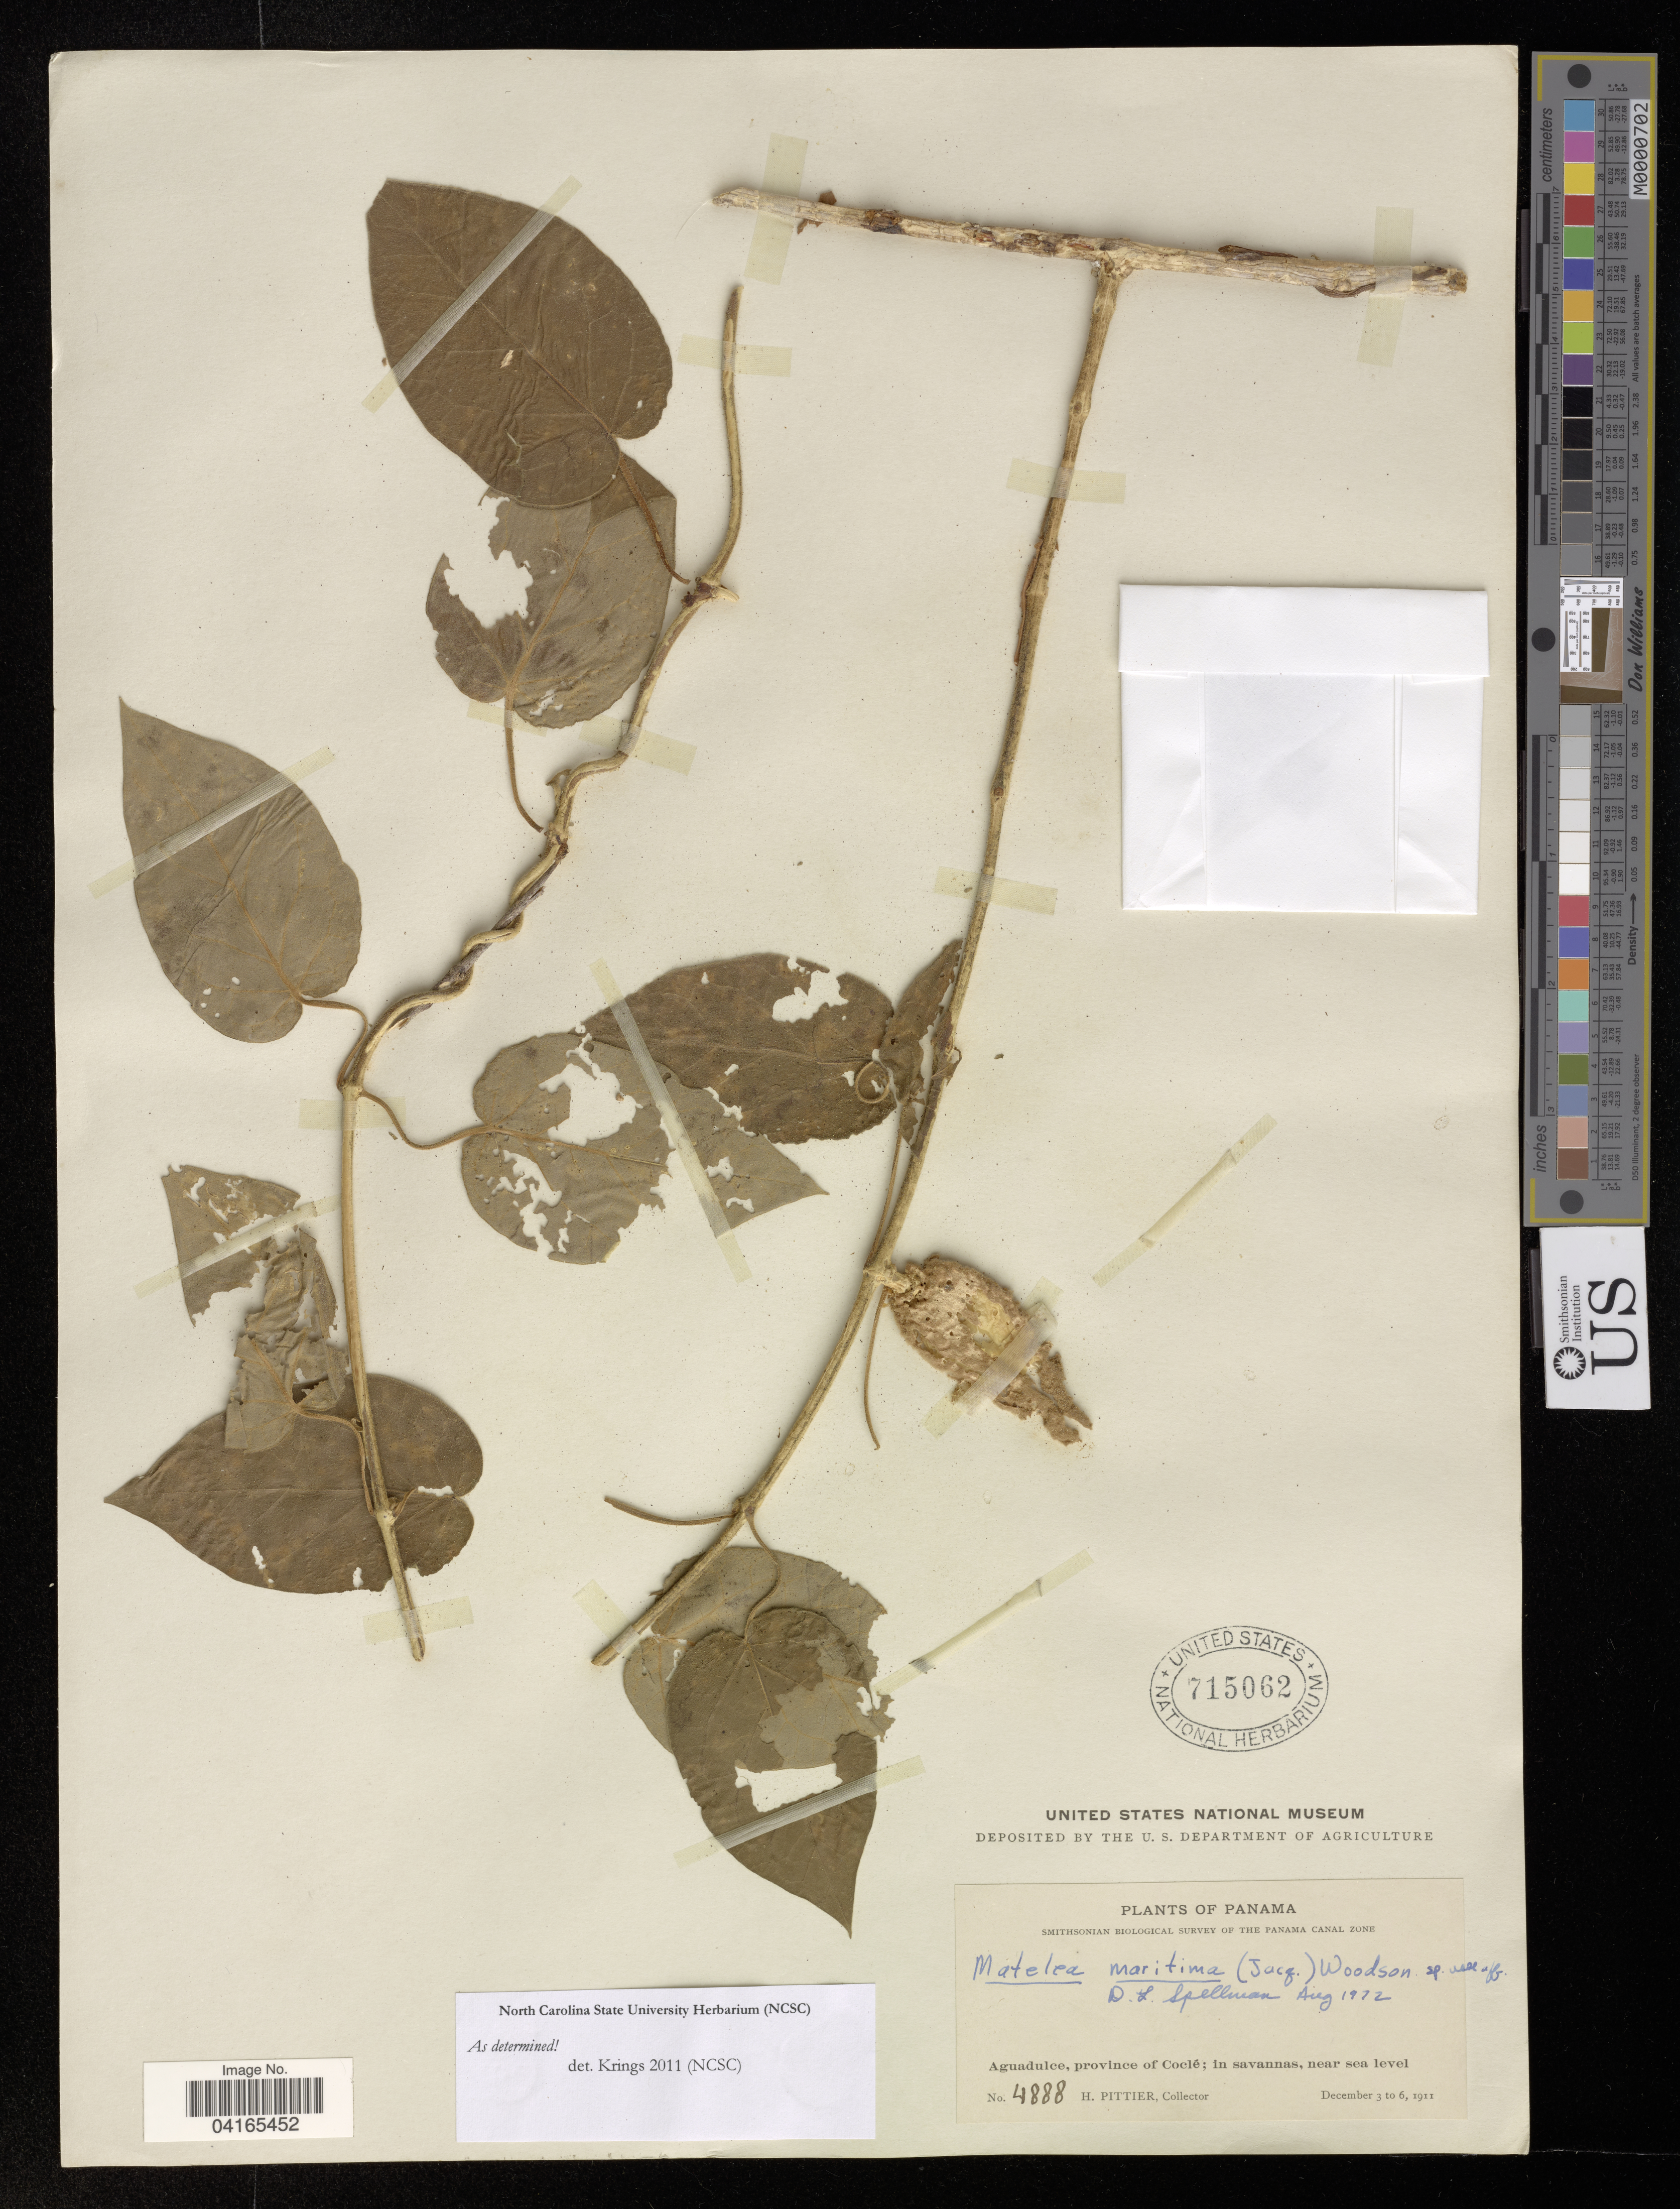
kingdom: Plantae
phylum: Tracheophyta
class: Magnoliopsida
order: Gentianales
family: Apocynaceae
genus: Matelea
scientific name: Matelea maritima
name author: (Jacq.) Woodson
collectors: H. F. Pittier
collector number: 4888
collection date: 1911-12-03/1911-12-06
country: Panama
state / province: Cocle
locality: Aguadulce, province of Coclé; in savannas, near sea level.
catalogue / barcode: US 715062